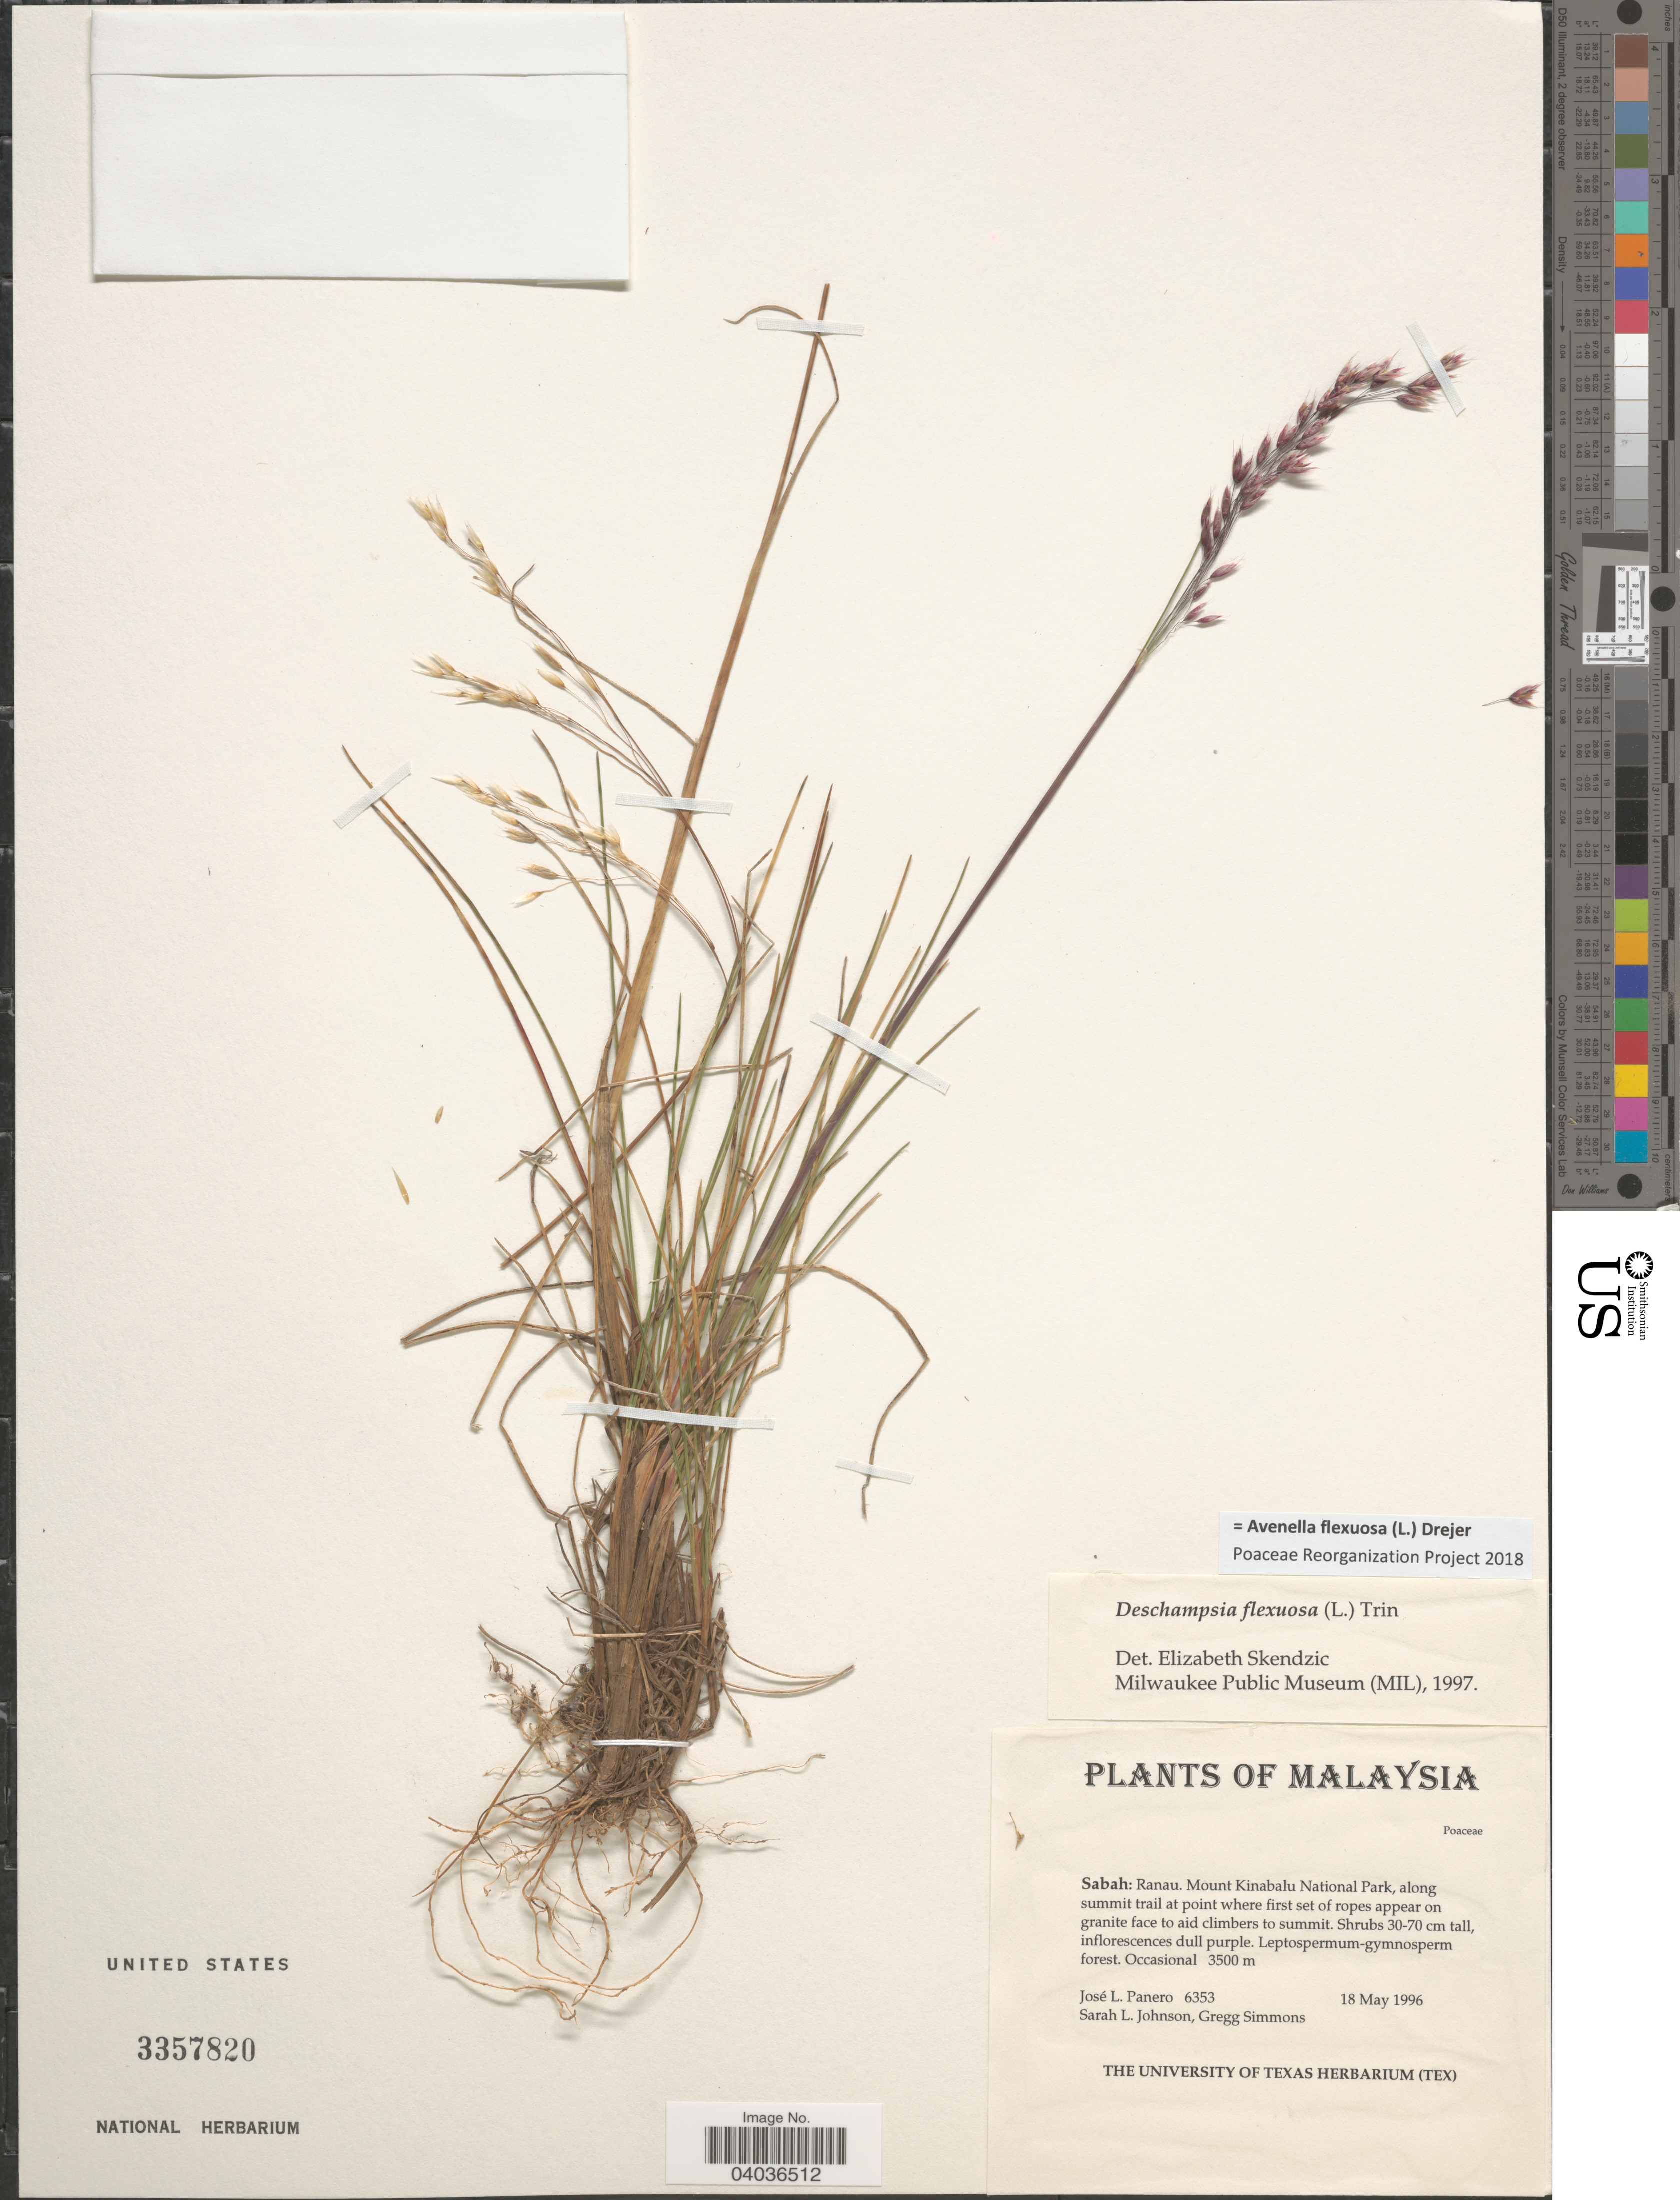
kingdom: Plantae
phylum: Tracheophyta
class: Liliopsida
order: Poales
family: Poaceae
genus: Avenella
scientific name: Avenella flexuosa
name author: (L.) Drejer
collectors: J. L. Panero, S. Johnson & G. Simmons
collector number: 6353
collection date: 1996-05-18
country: Malaysia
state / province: Sabah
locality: Ranau. Mount Kinabalu National Park, along summit trail at point where first set of ropes appear on granite face to aid climbers to summit.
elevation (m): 3500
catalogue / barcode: US 3357820